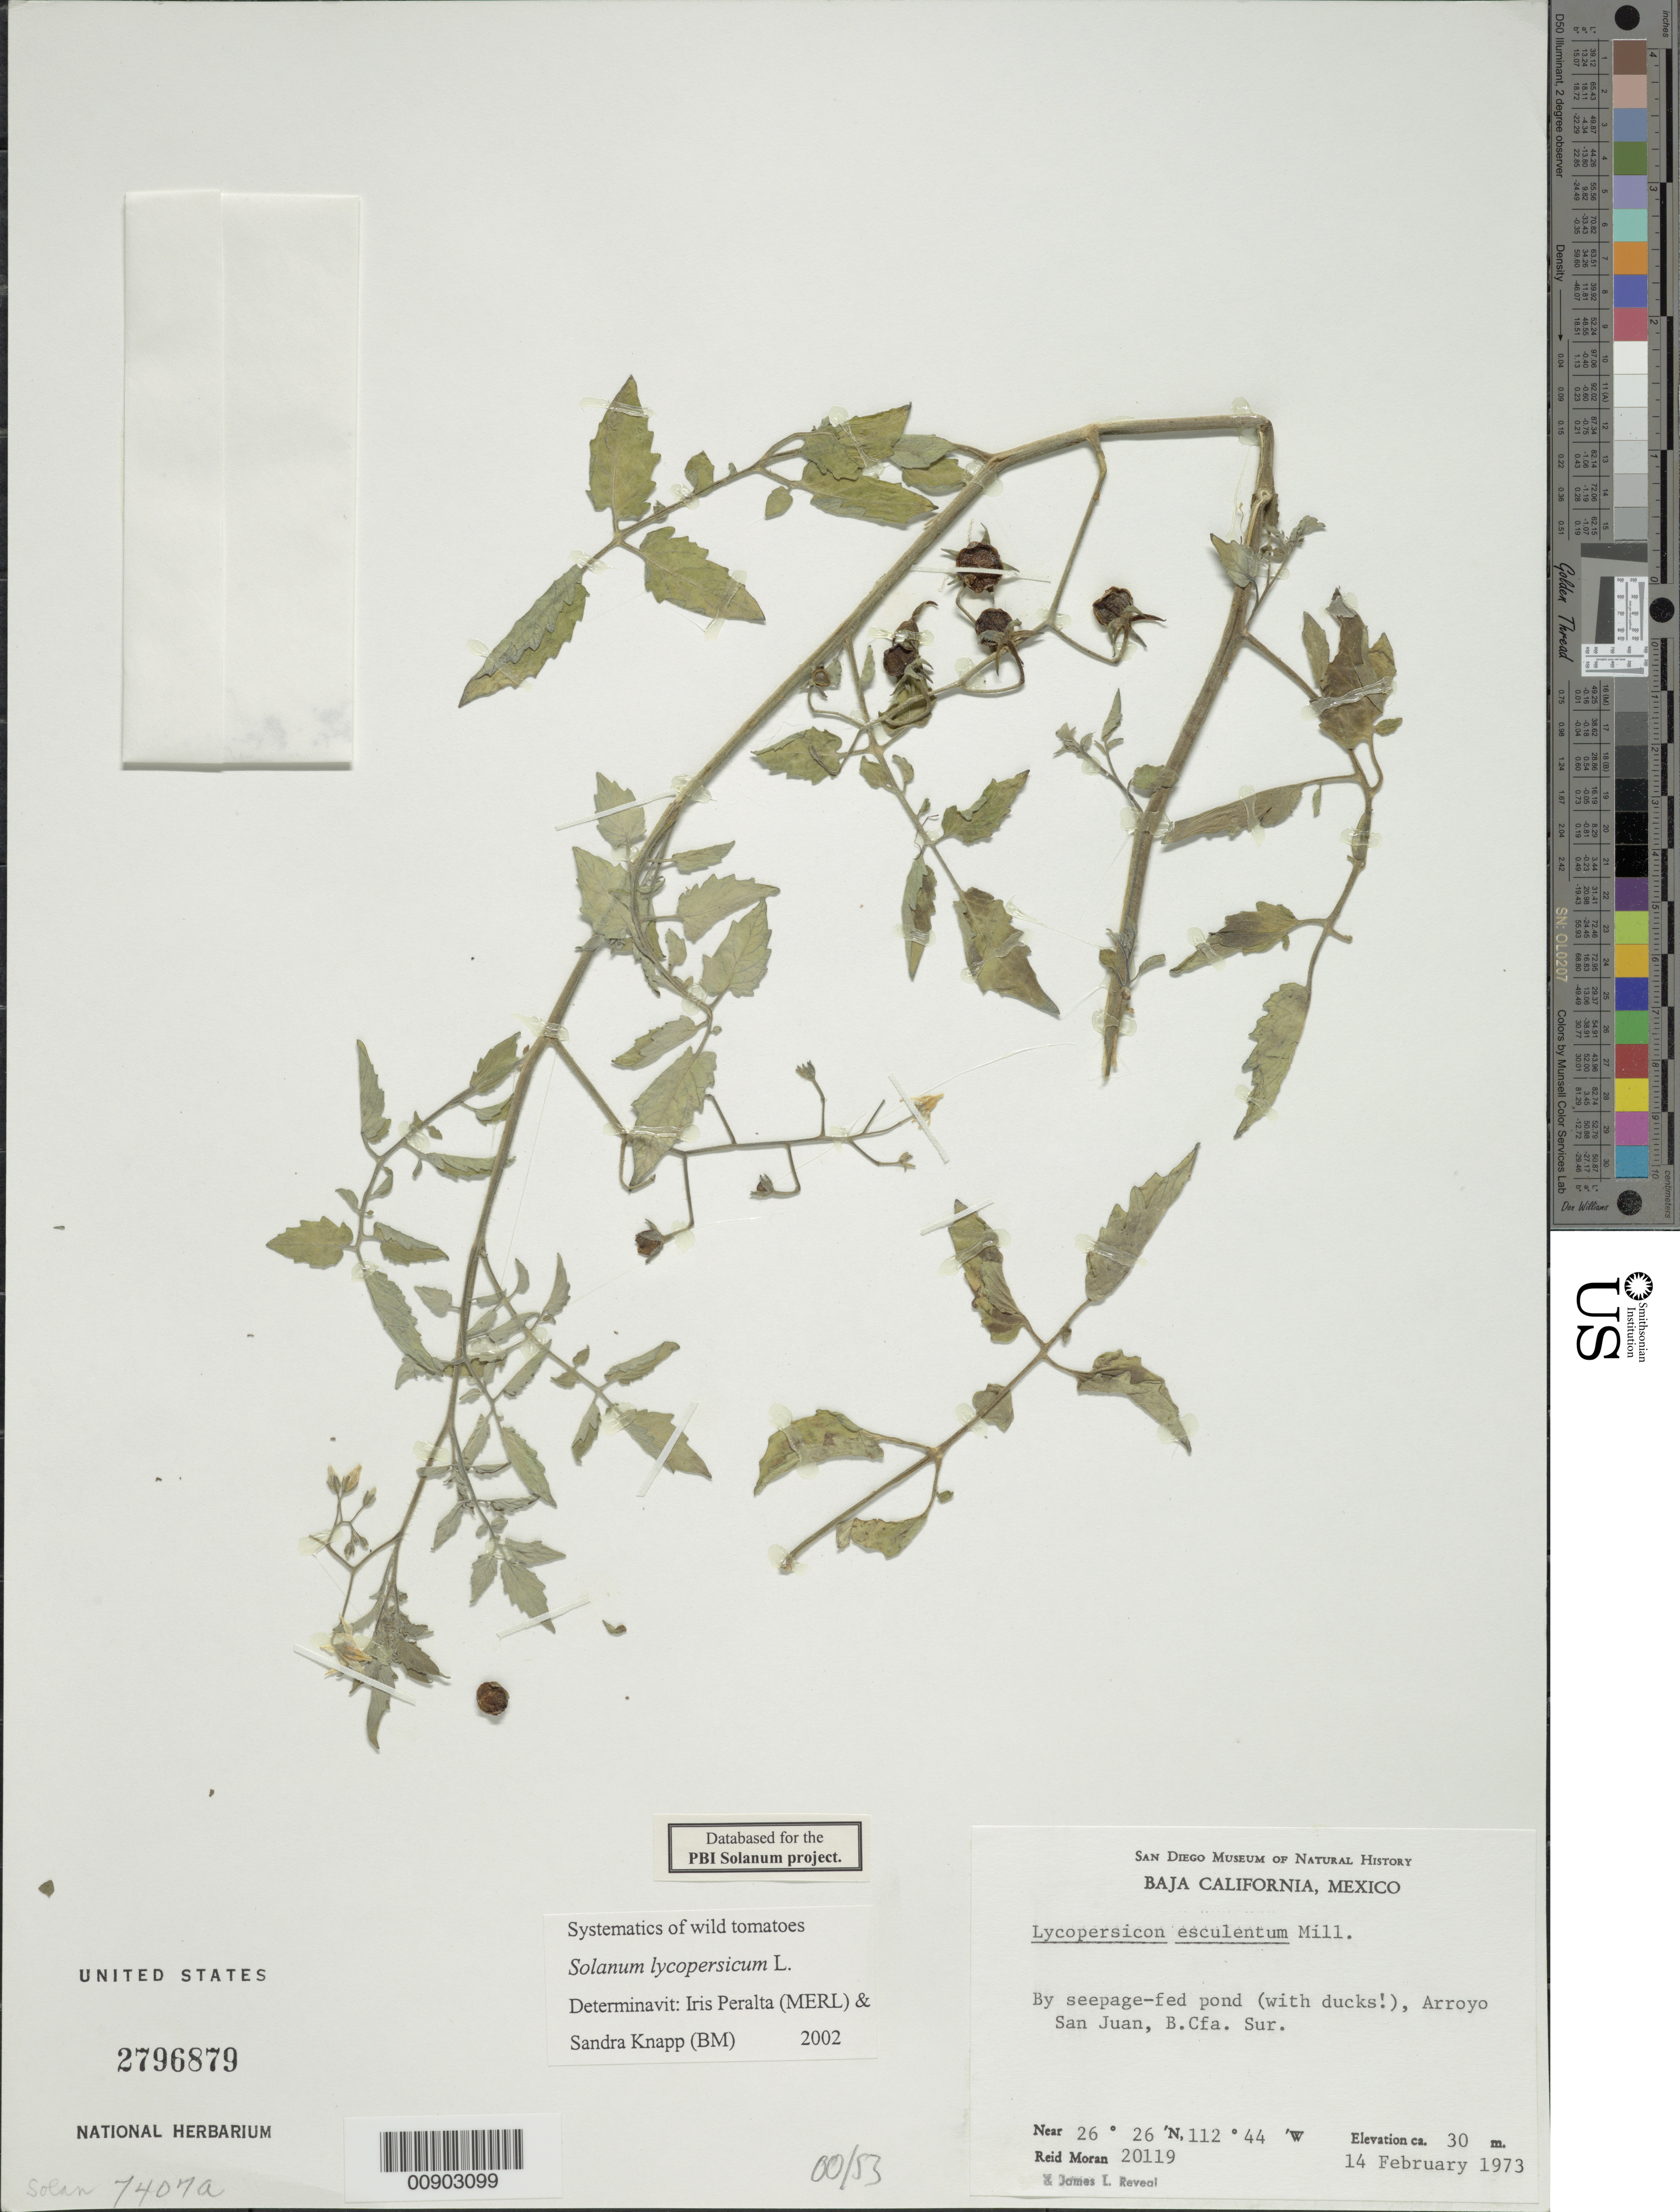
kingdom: Plantae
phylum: Tracheophyta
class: Magnoliopsida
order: Solanales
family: Solanaceae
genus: Solanum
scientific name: Solanum lycopersicum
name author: L.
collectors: R. V. Moran & J. L. Reveal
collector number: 20119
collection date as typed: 14 Feb 1973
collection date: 1973-02-14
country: Mexico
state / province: Baja California Sur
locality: Arroyo San Juan, Baja California Sur.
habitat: By seepage-fed pond (with ducks!).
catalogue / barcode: US 2796879